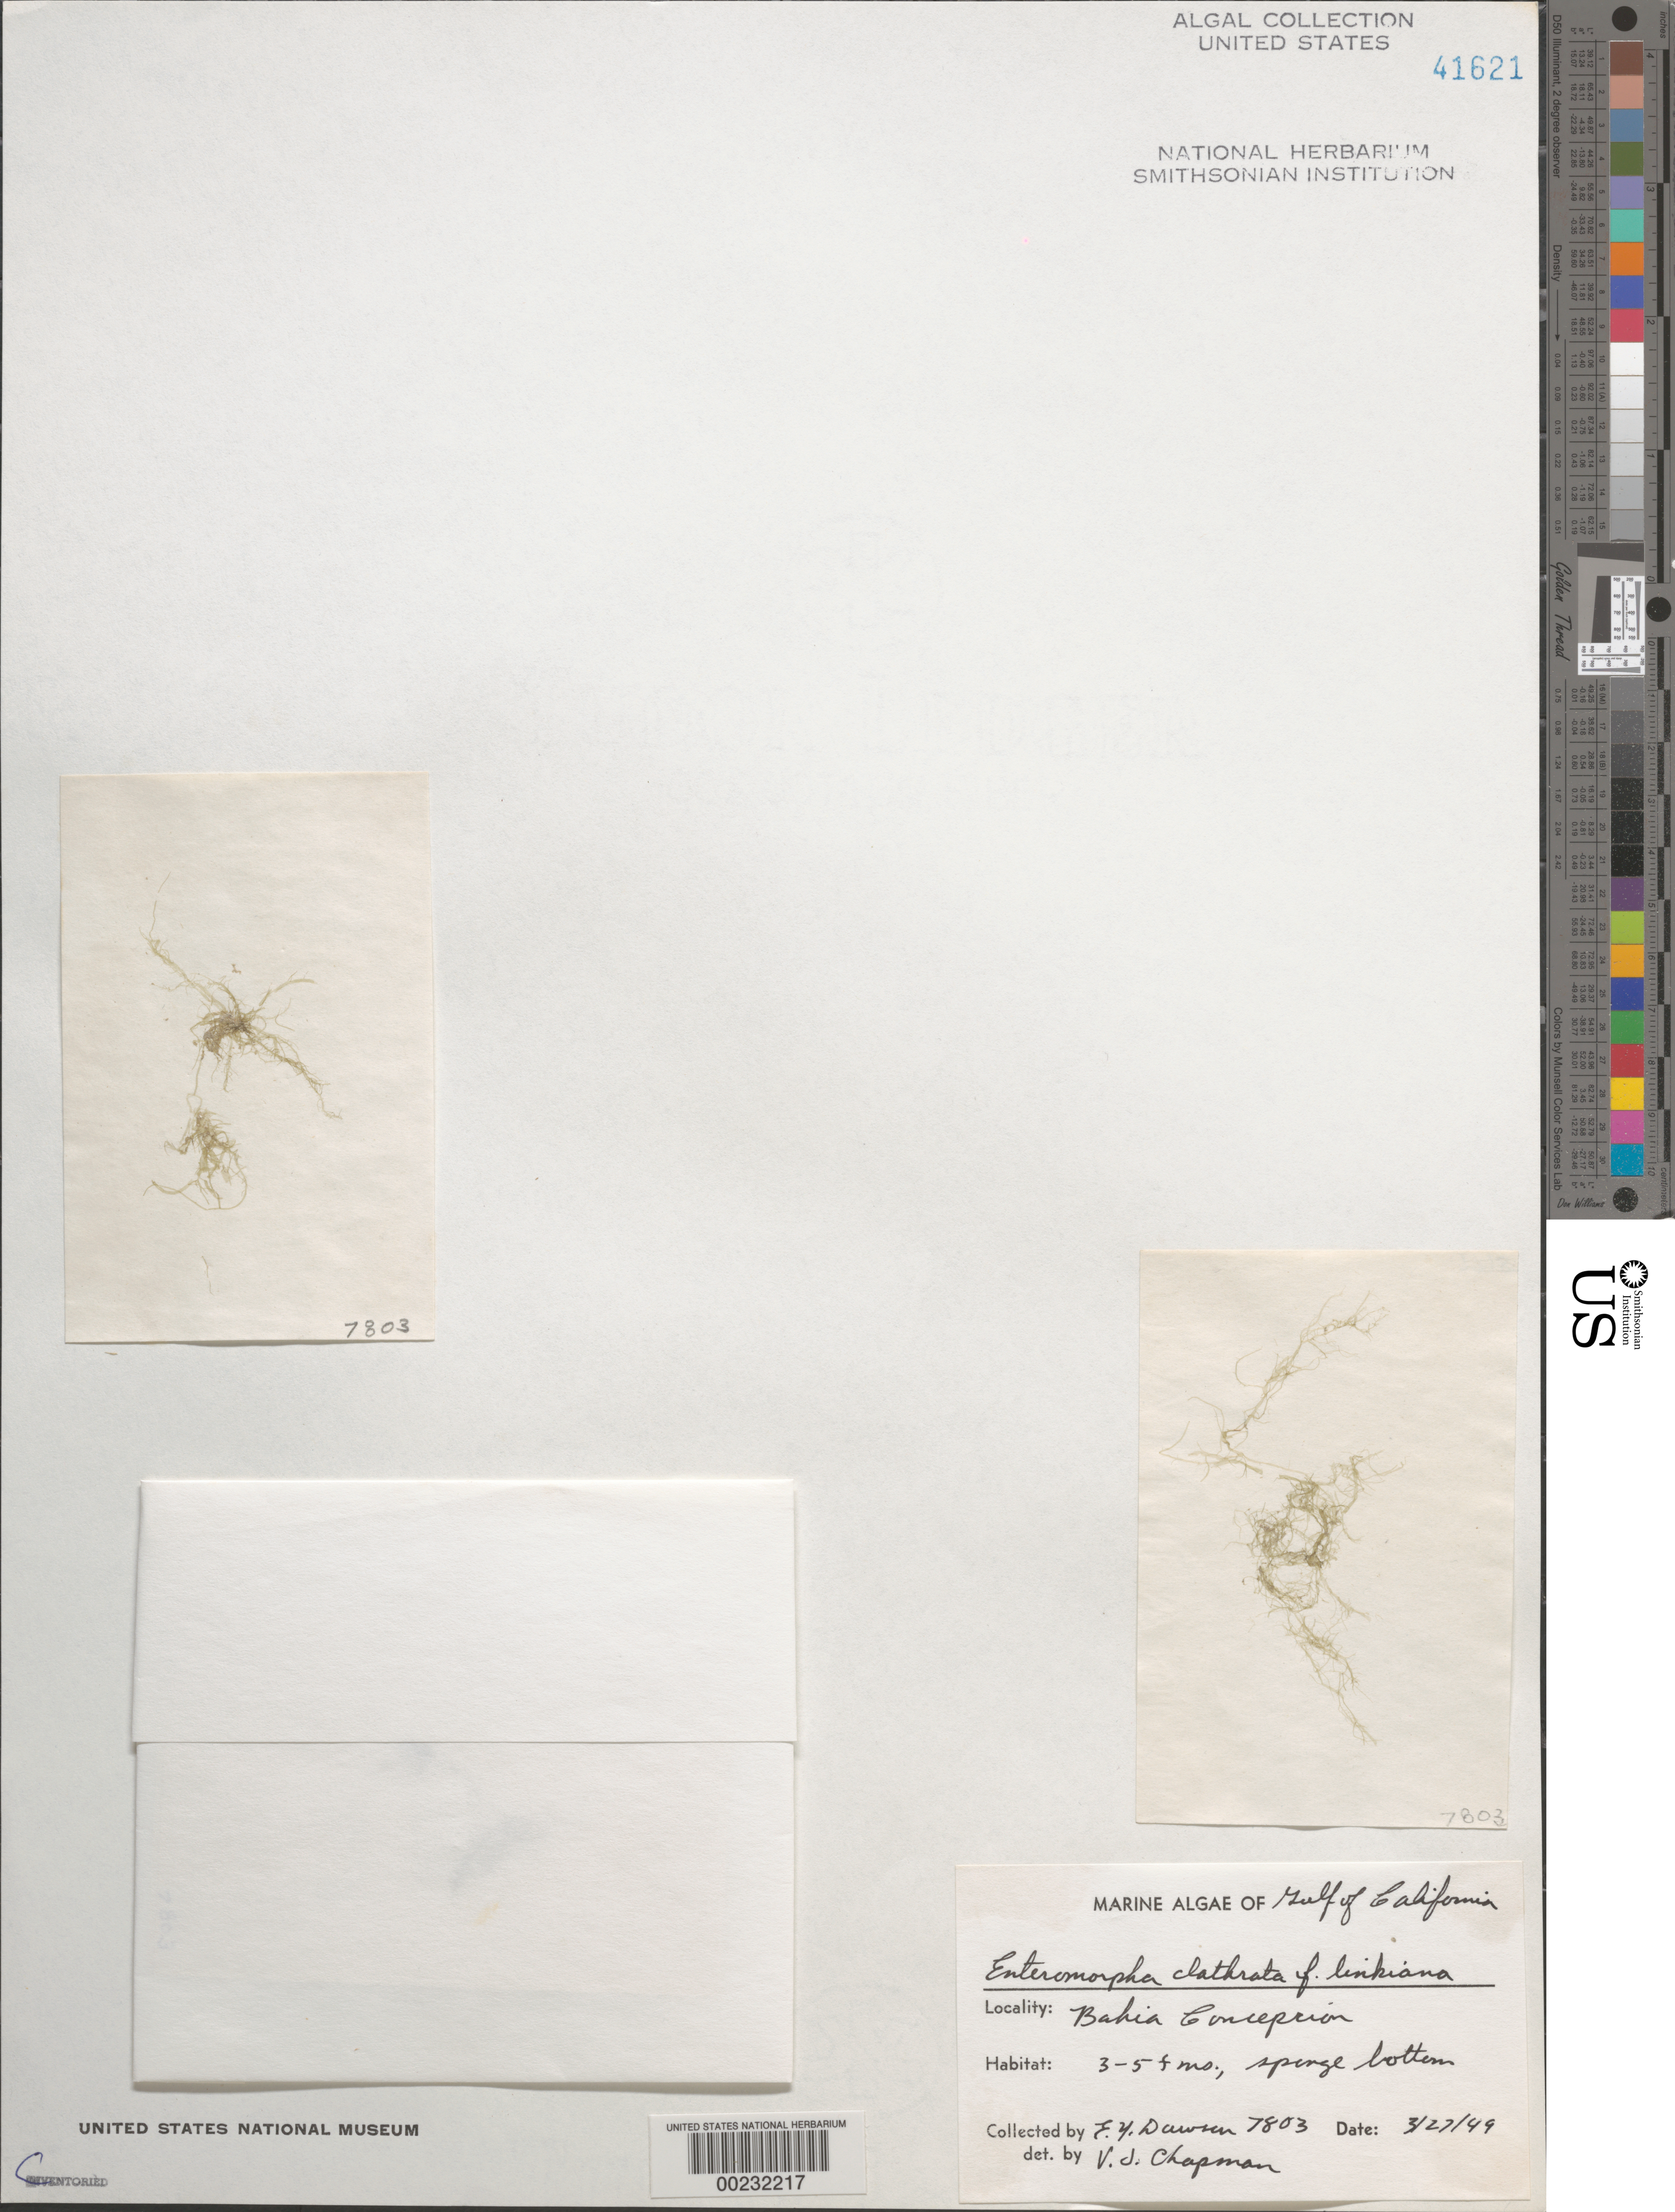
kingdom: Plantae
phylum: Chlorophyta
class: Ulvophyceae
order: Cladophorales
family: Cladophoraceae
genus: Cladophora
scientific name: Cladophora vagabunda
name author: (L.) C. Hoek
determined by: Algae name updating Project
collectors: E. Y. Dawson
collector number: EYD 7803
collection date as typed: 27 Mar 1949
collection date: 1949-03-27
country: Mexico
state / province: Baja California Sur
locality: Bahia Concepcion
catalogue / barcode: US 41621